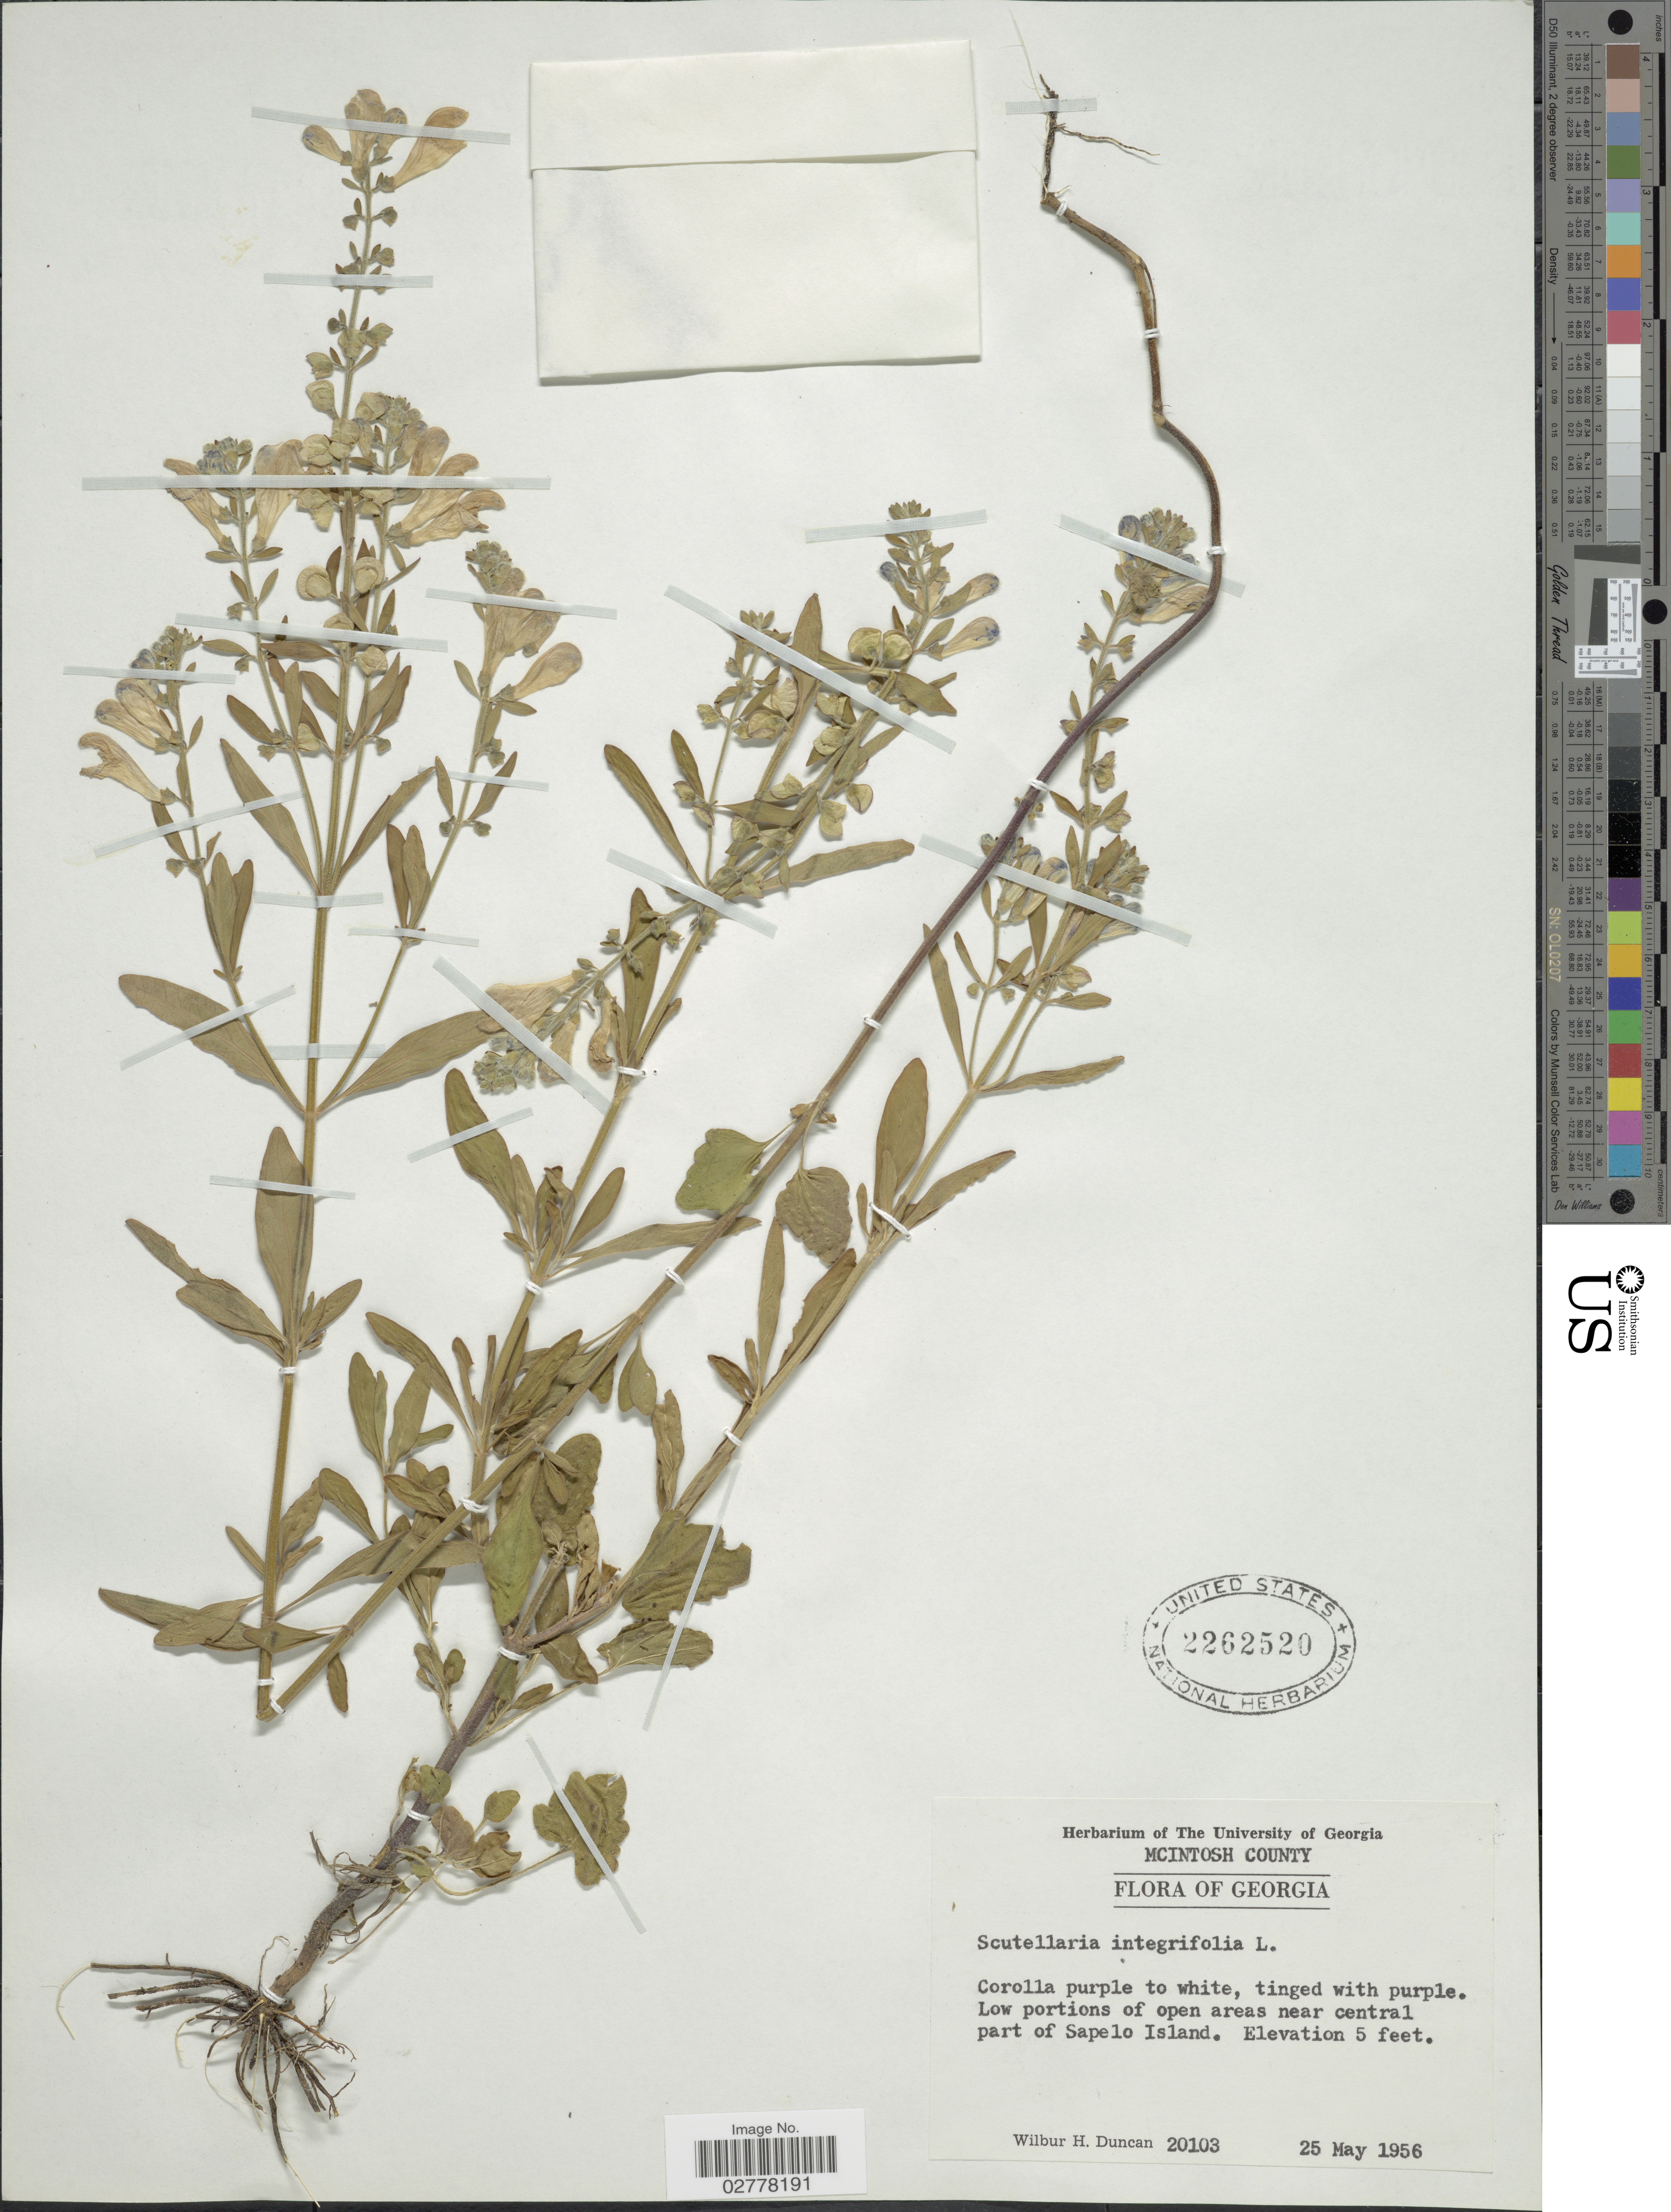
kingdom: Plantae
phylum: Tracheophyta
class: Magnoliopsida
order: Lamiales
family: Lamiaceae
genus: Scutellaria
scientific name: Scutellaria integrifolia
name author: L.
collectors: W. H. Duncan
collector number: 20103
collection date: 1956-05-25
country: United States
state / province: Georgia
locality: McIntosh County. Low portions of open areas near central part of Sapelo Island.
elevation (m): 2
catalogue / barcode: US 2262520